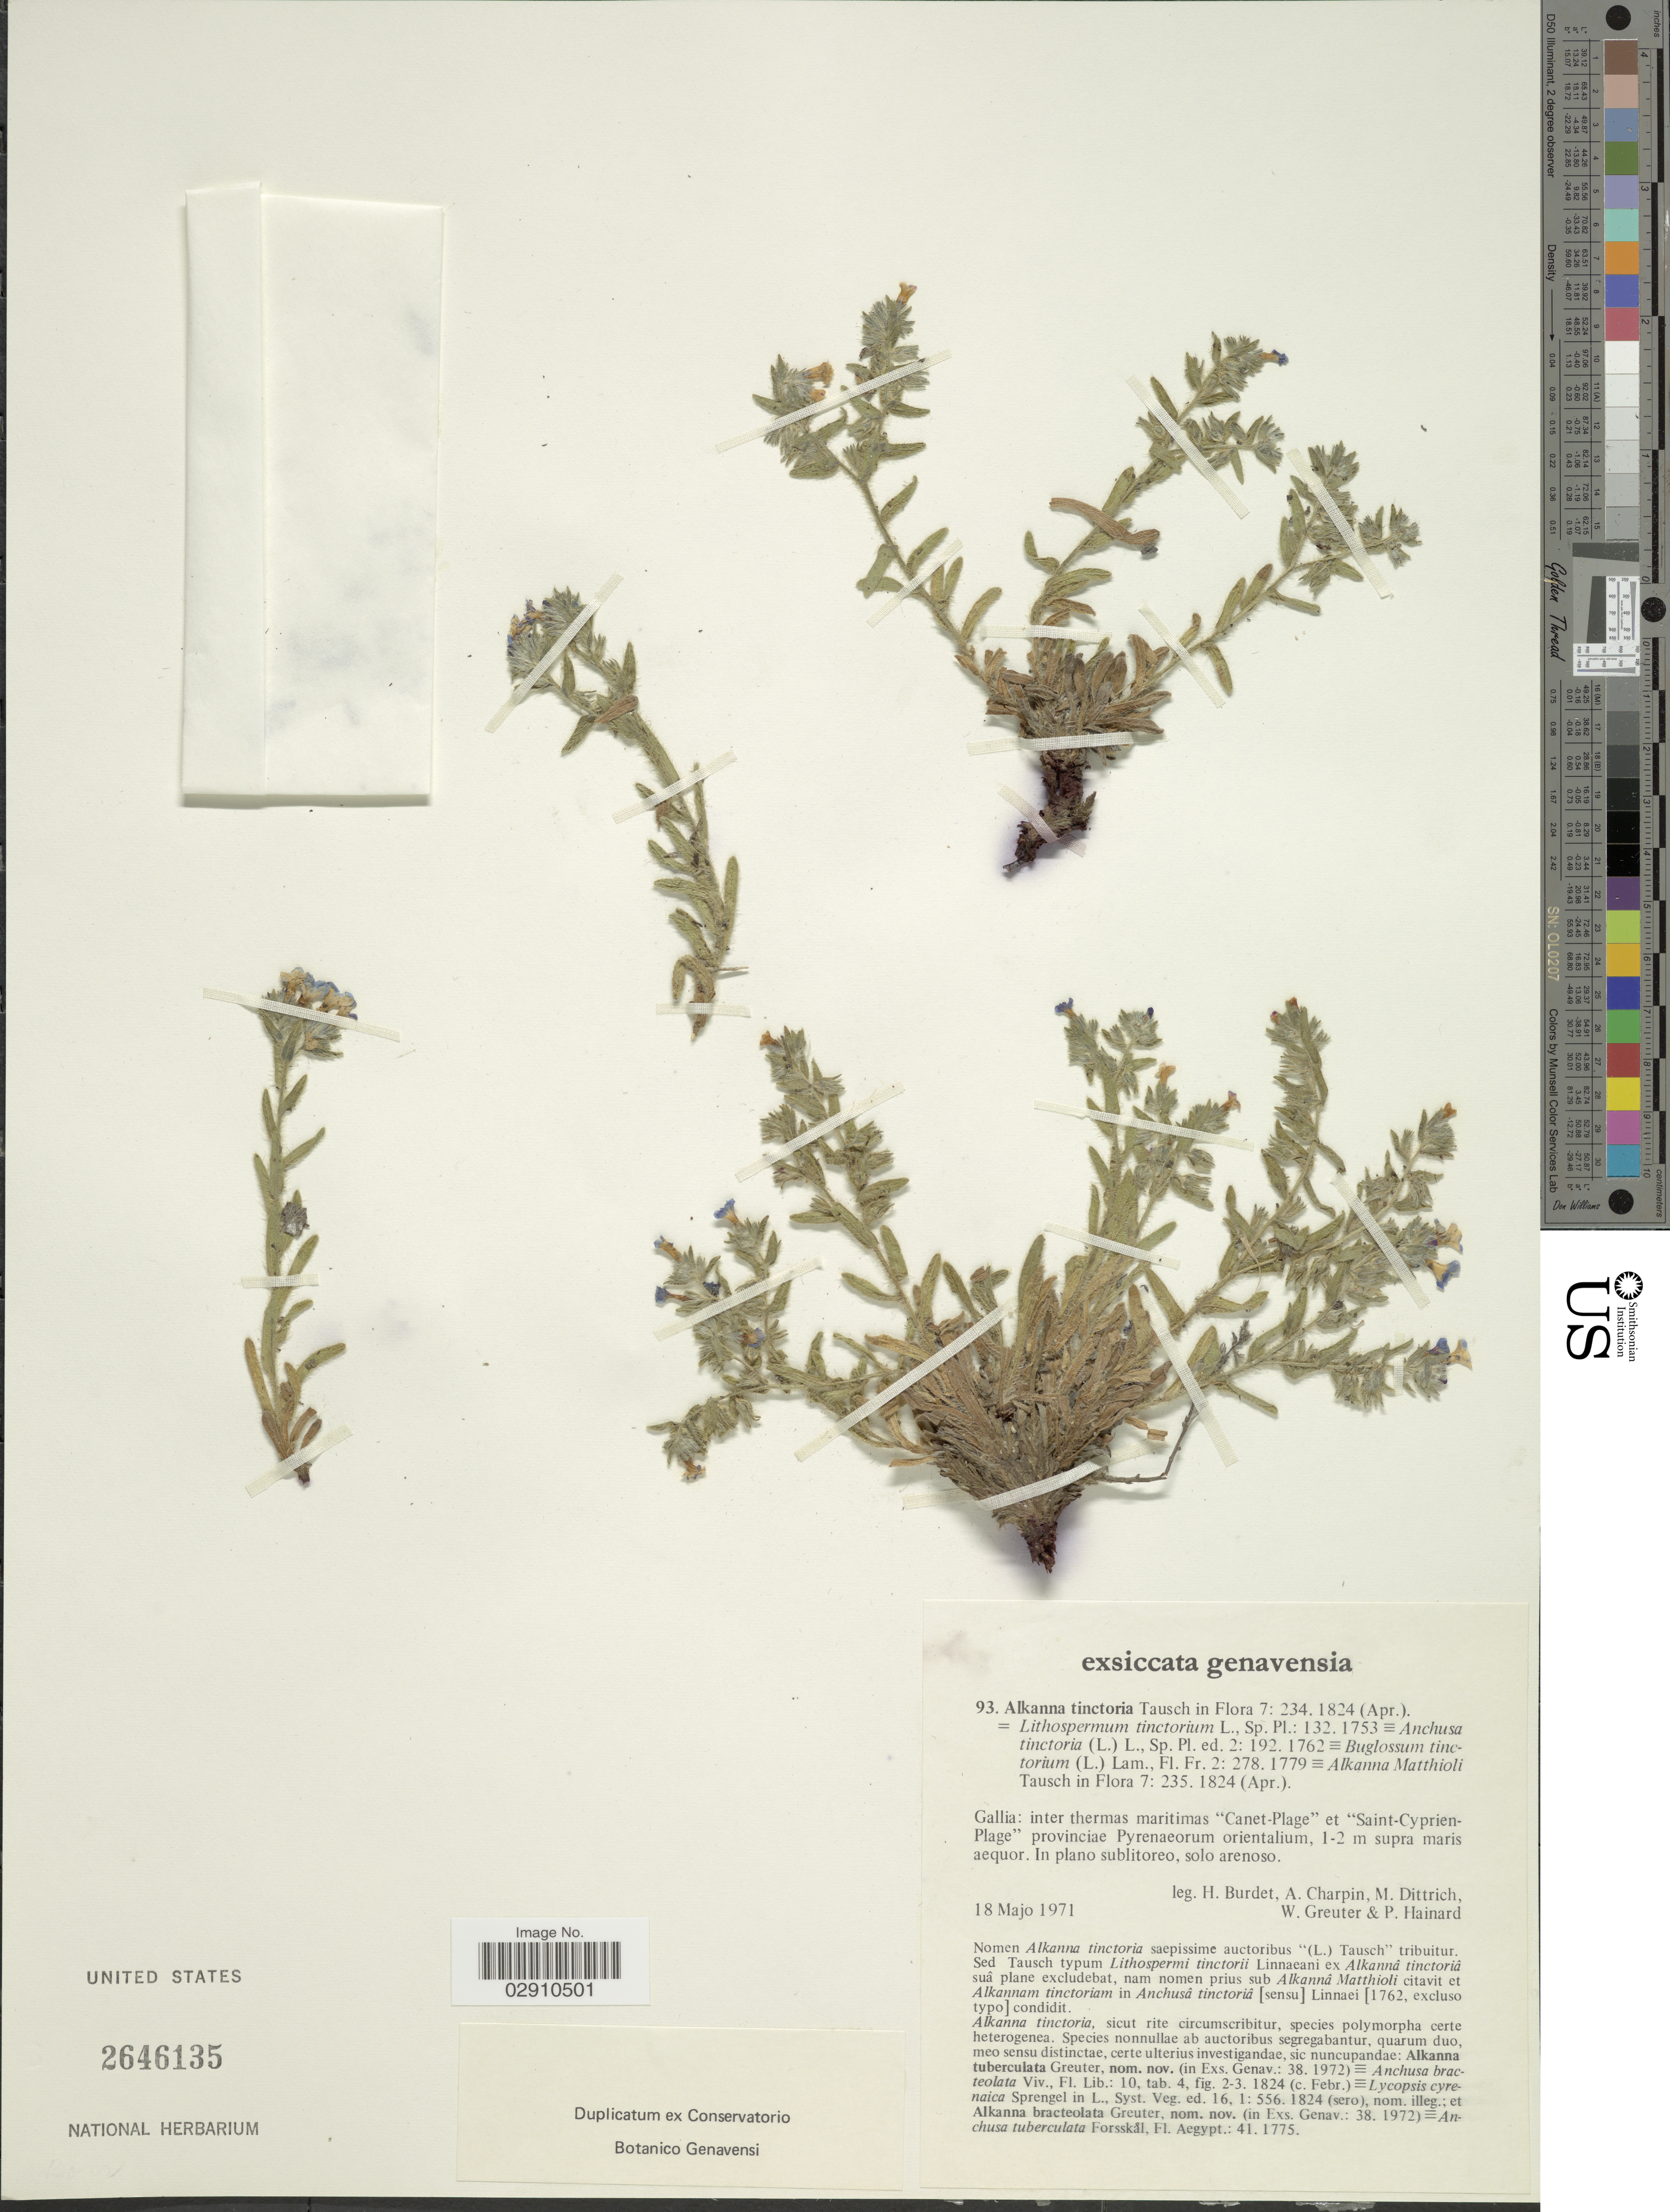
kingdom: Plantae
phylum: Tracheophyta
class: Magnoliopsida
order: Boraginales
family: Boraginaceae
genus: Alkanna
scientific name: Alkanna tinctoria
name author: (L.) Tausch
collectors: H. M. Burdet, A. Charpin, M. Dittrich, W. Greuter & P. Hainard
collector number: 93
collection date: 1971-05-18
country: France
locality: Gallia: inter thermas maritimas "Canet-Plage" et "Saint-Cyprien-Plage" provinciae Pyrenaeorum orientalum.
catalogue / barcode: US 2646135